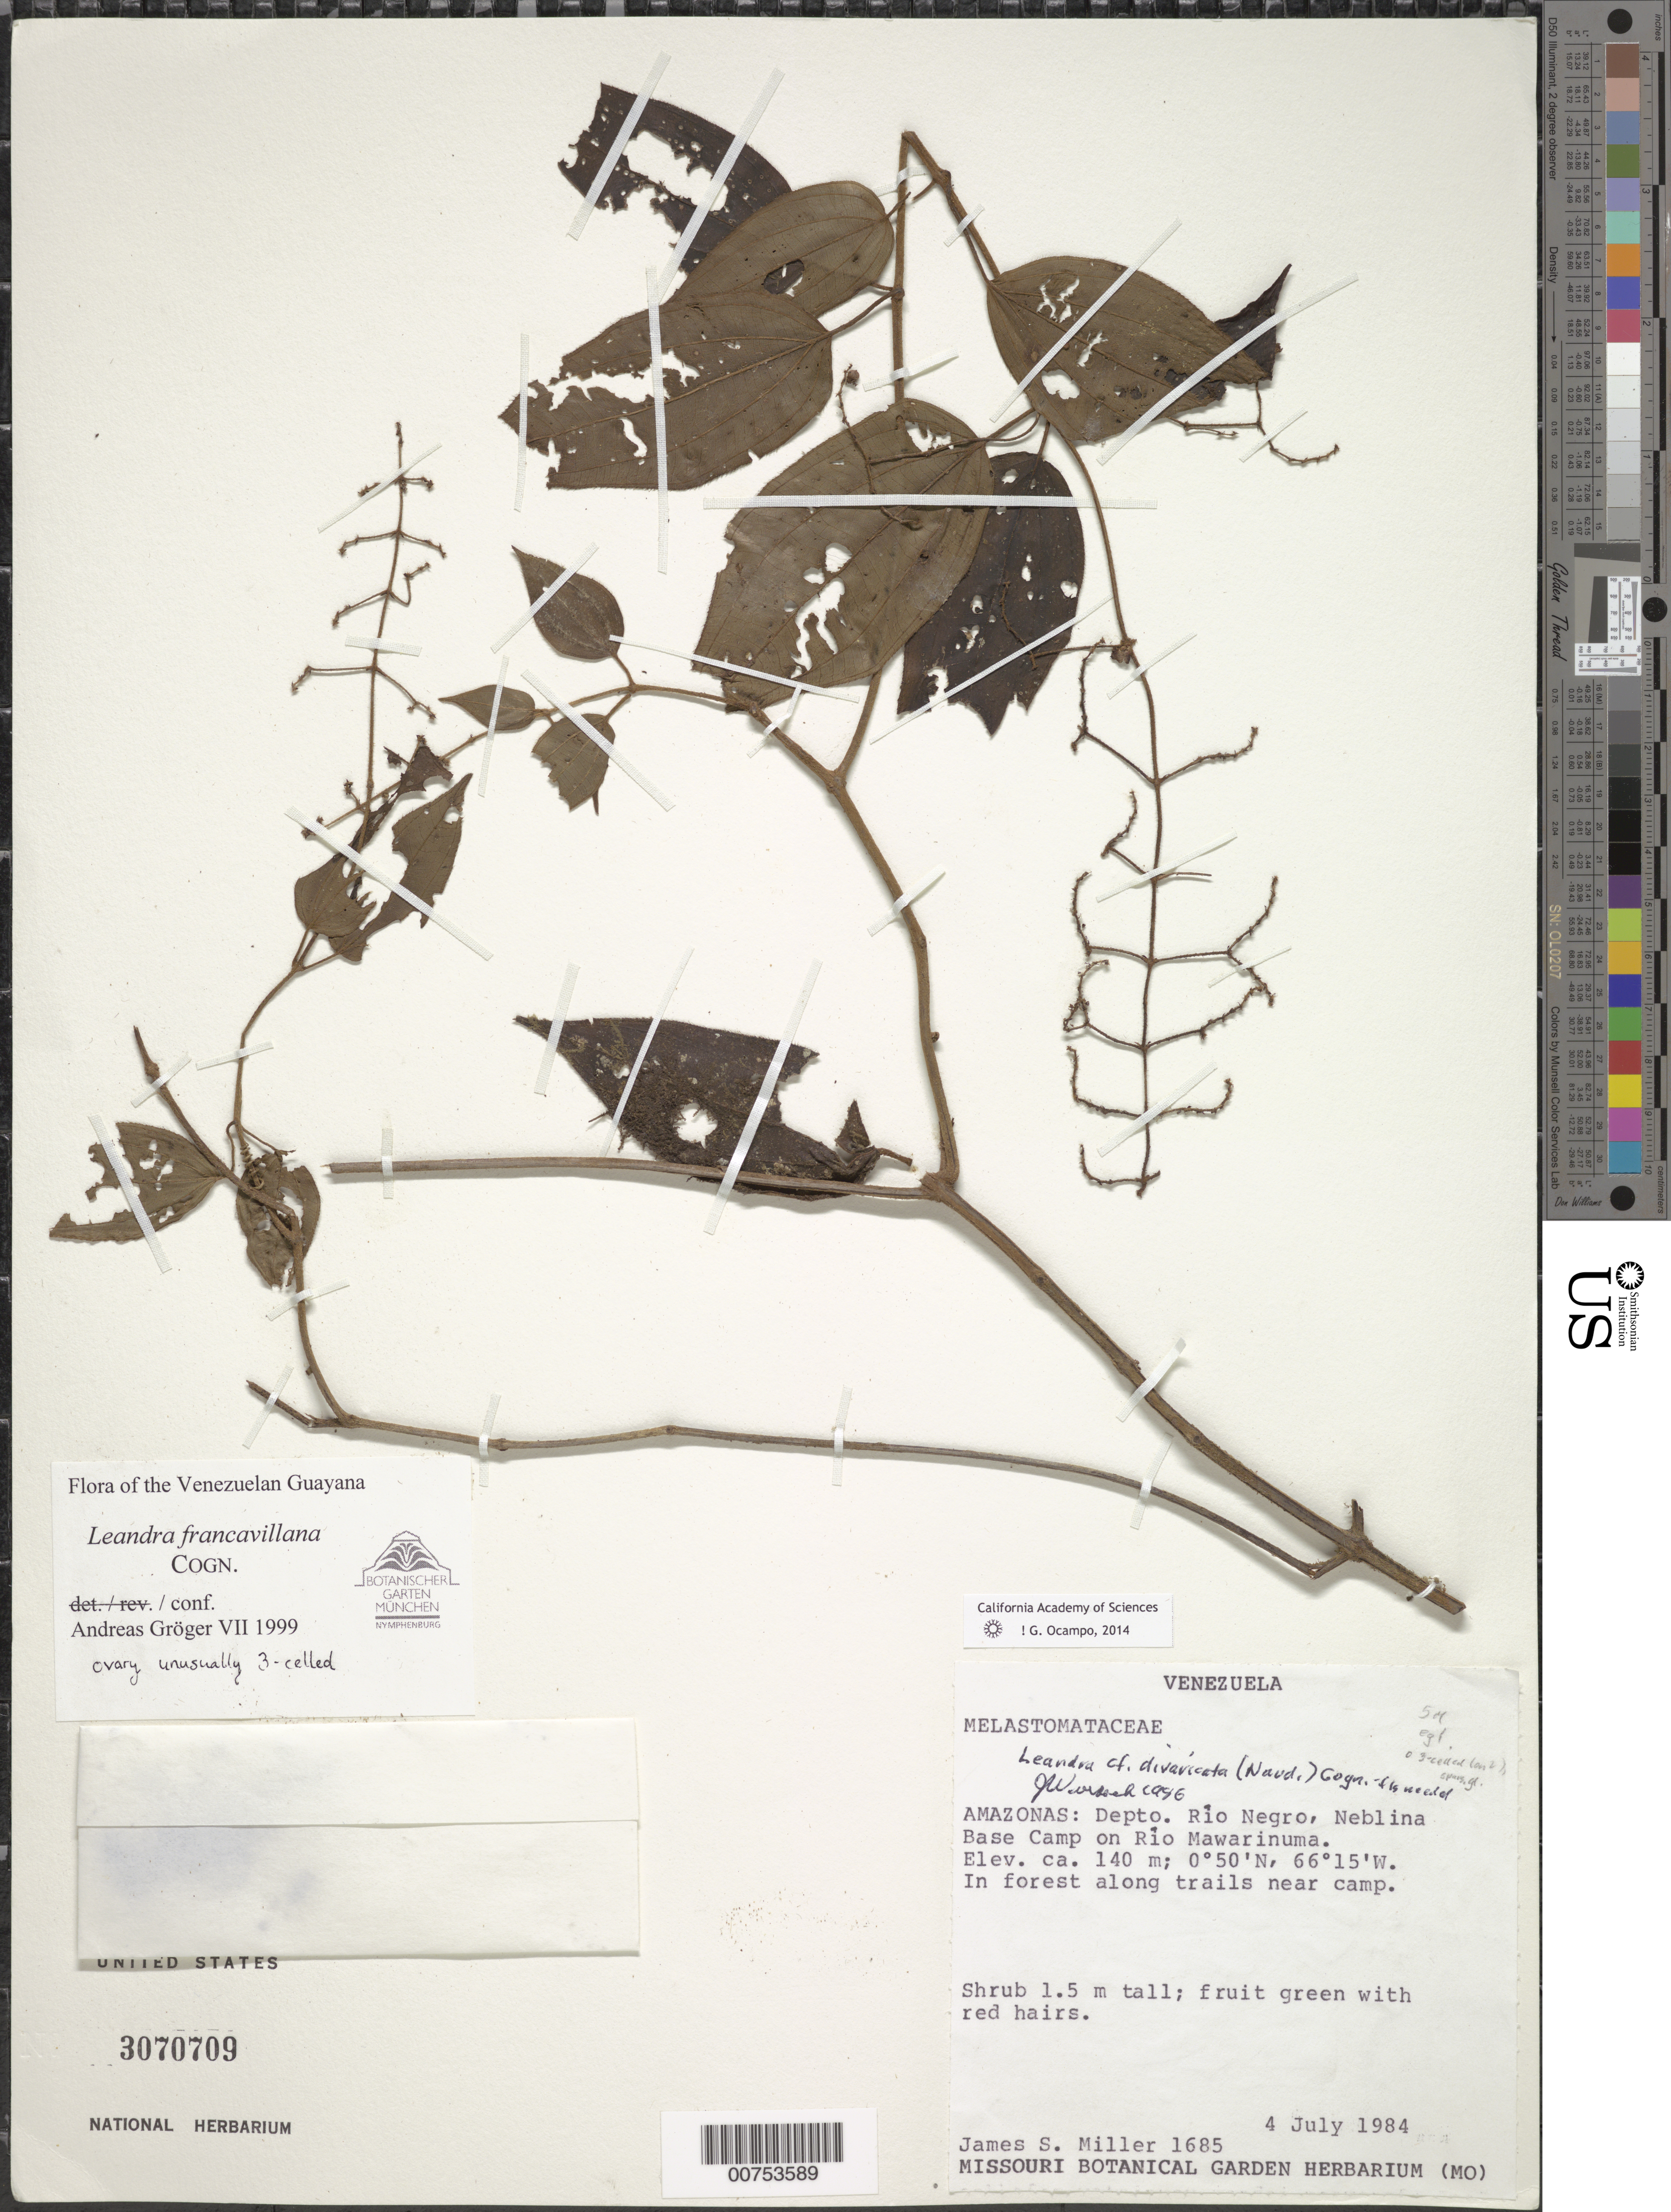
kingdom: Plantae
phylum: Tracheophyta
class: Magnoliopsida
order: Myrtales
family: Melastomataceae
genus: Leandra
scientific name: Leandra francavillana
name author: Cogn.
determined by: Gröger, A.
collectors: J. S. Miller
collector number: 1685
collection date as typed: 4-Jul-84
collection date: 1984-07-04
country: Venezuela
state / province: Amazonas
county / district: Río Negro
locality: Neblina Base Camp on Río Mawarinuma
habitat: Forest along trails near camp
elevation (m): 140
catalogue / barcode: US 3070709